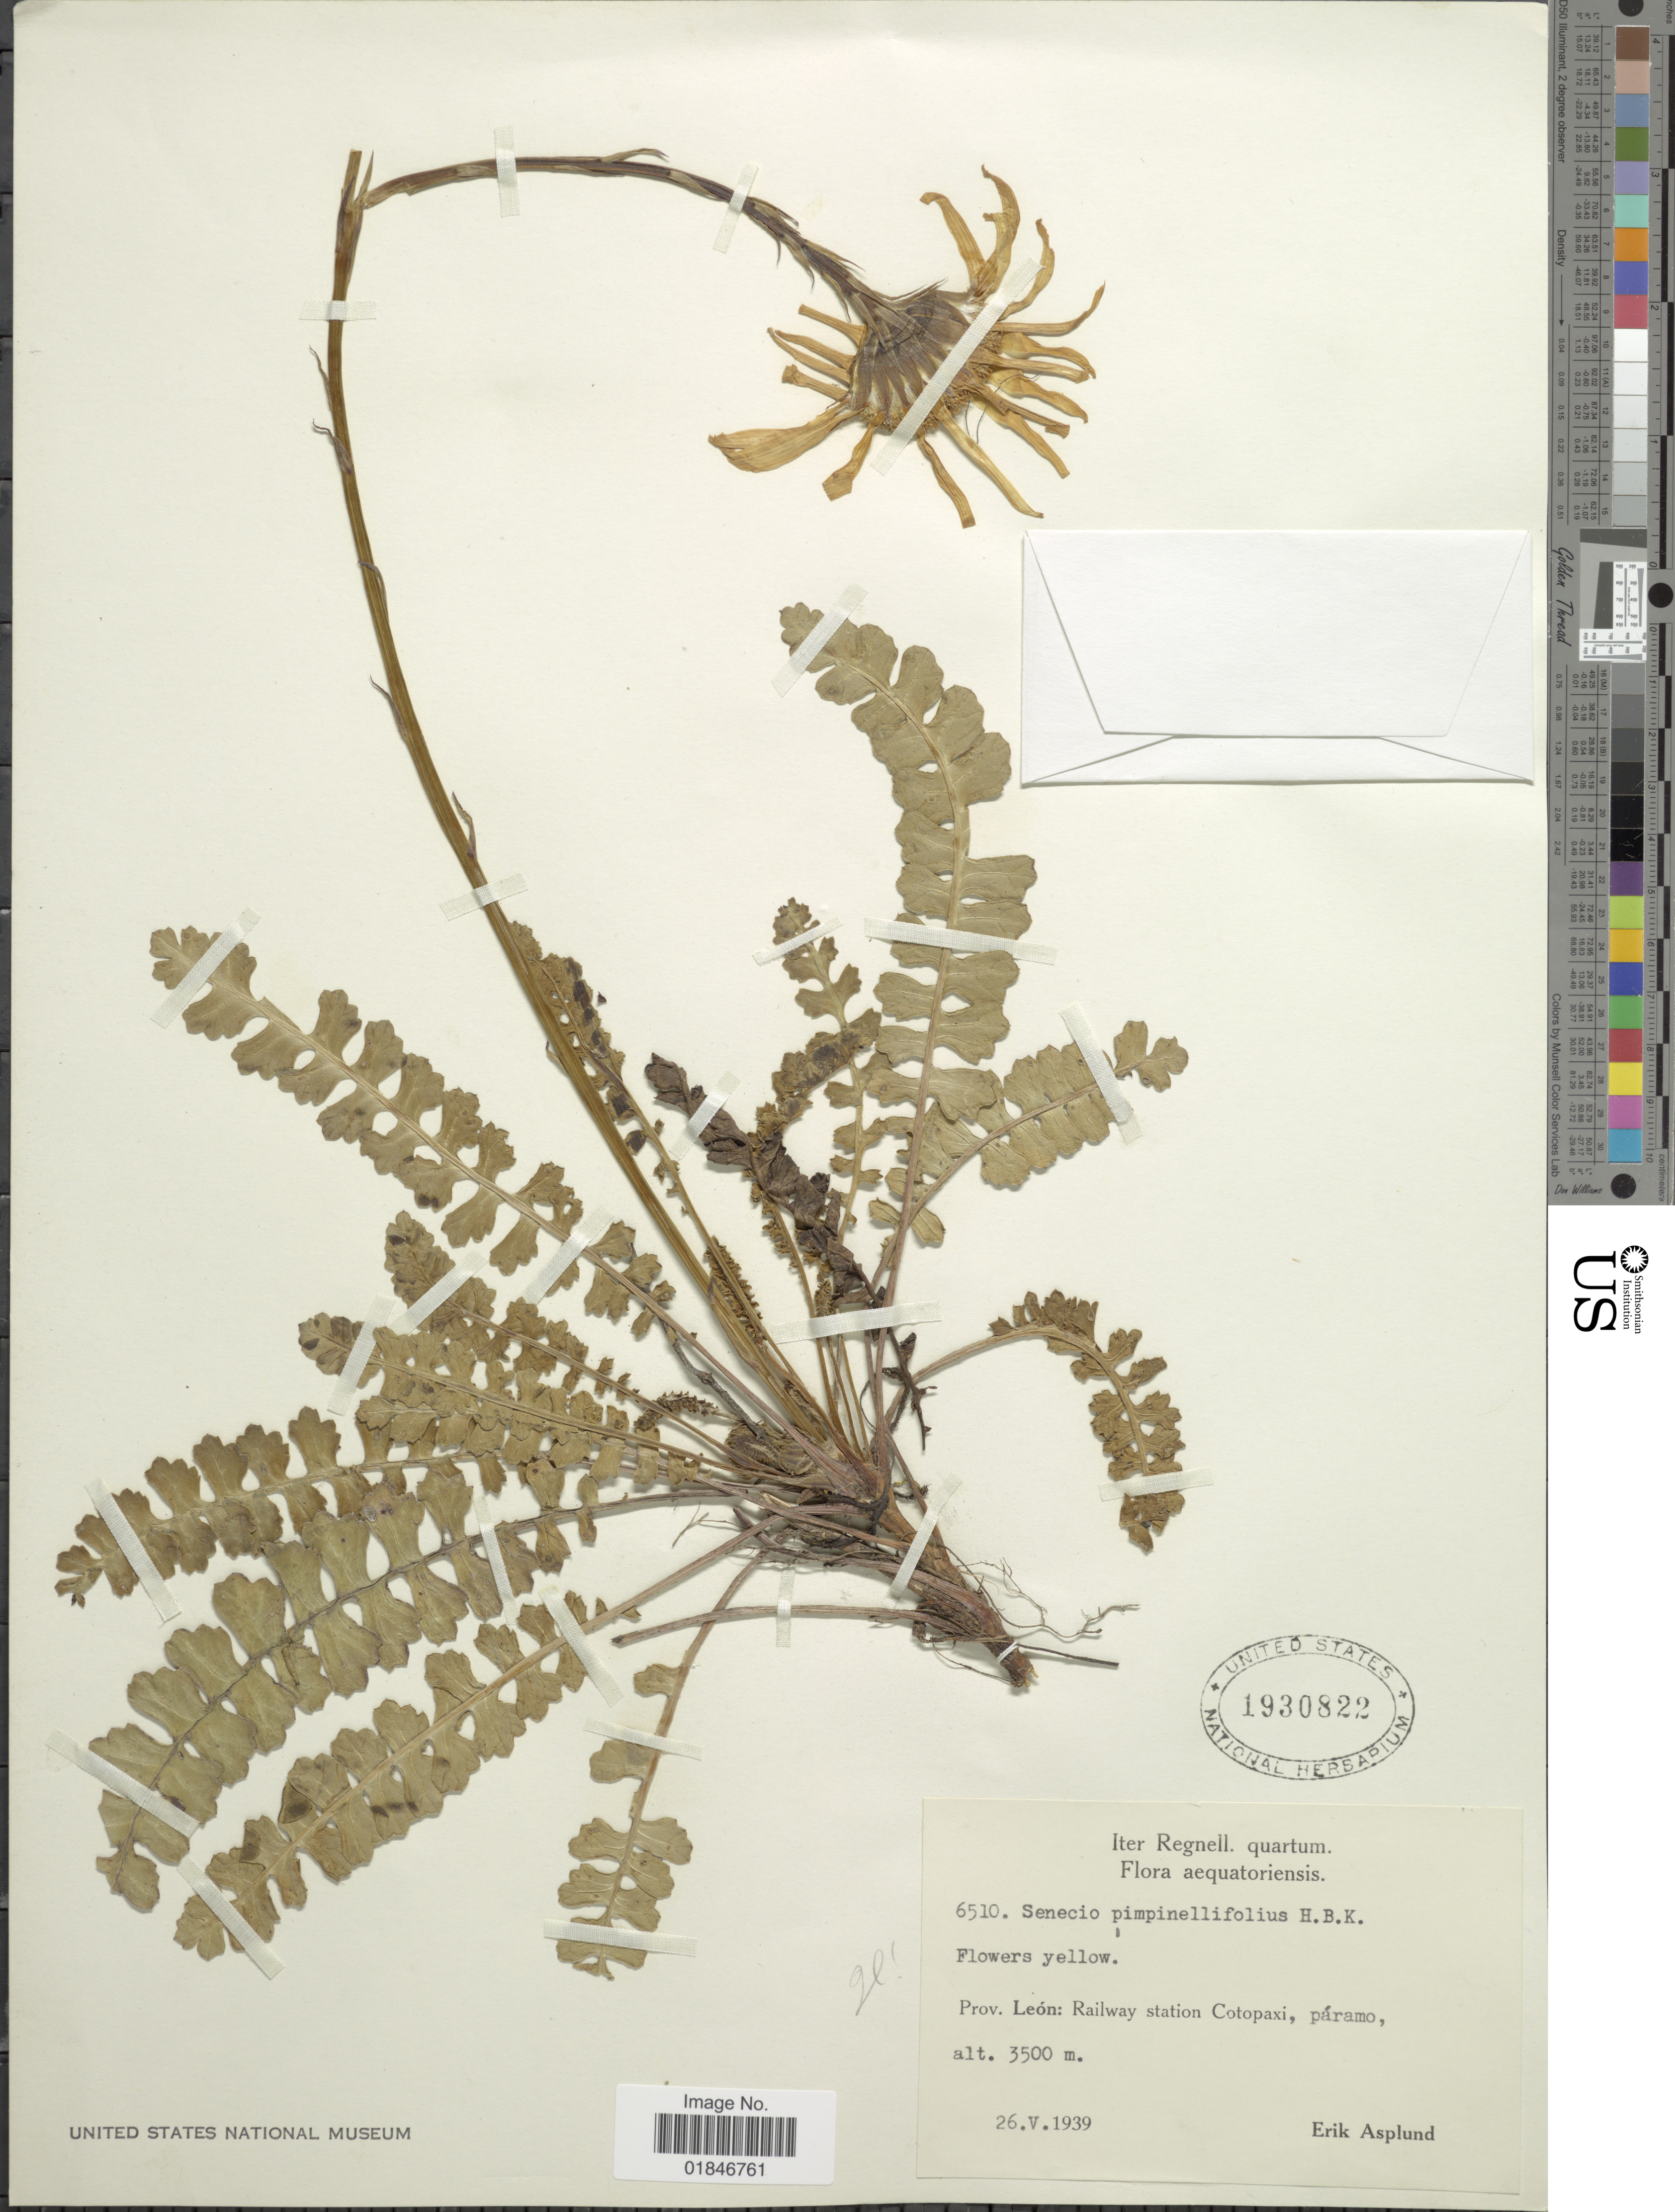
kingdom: Plantae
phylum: Tracheophyta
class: Magnoliopsida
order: Asterales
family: Asteraceae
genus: Dorobaea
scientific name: Dorobaea pimpinellifolia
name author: (Kunth) B. Nord.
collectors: E. Asplund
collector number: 6510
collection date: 1939-05-26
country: Ecuador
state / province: Cotopaxi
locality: Prov. Leon: Railway staton Cotopaxi, Paramo.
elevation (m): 3500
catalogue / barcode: US 1930822